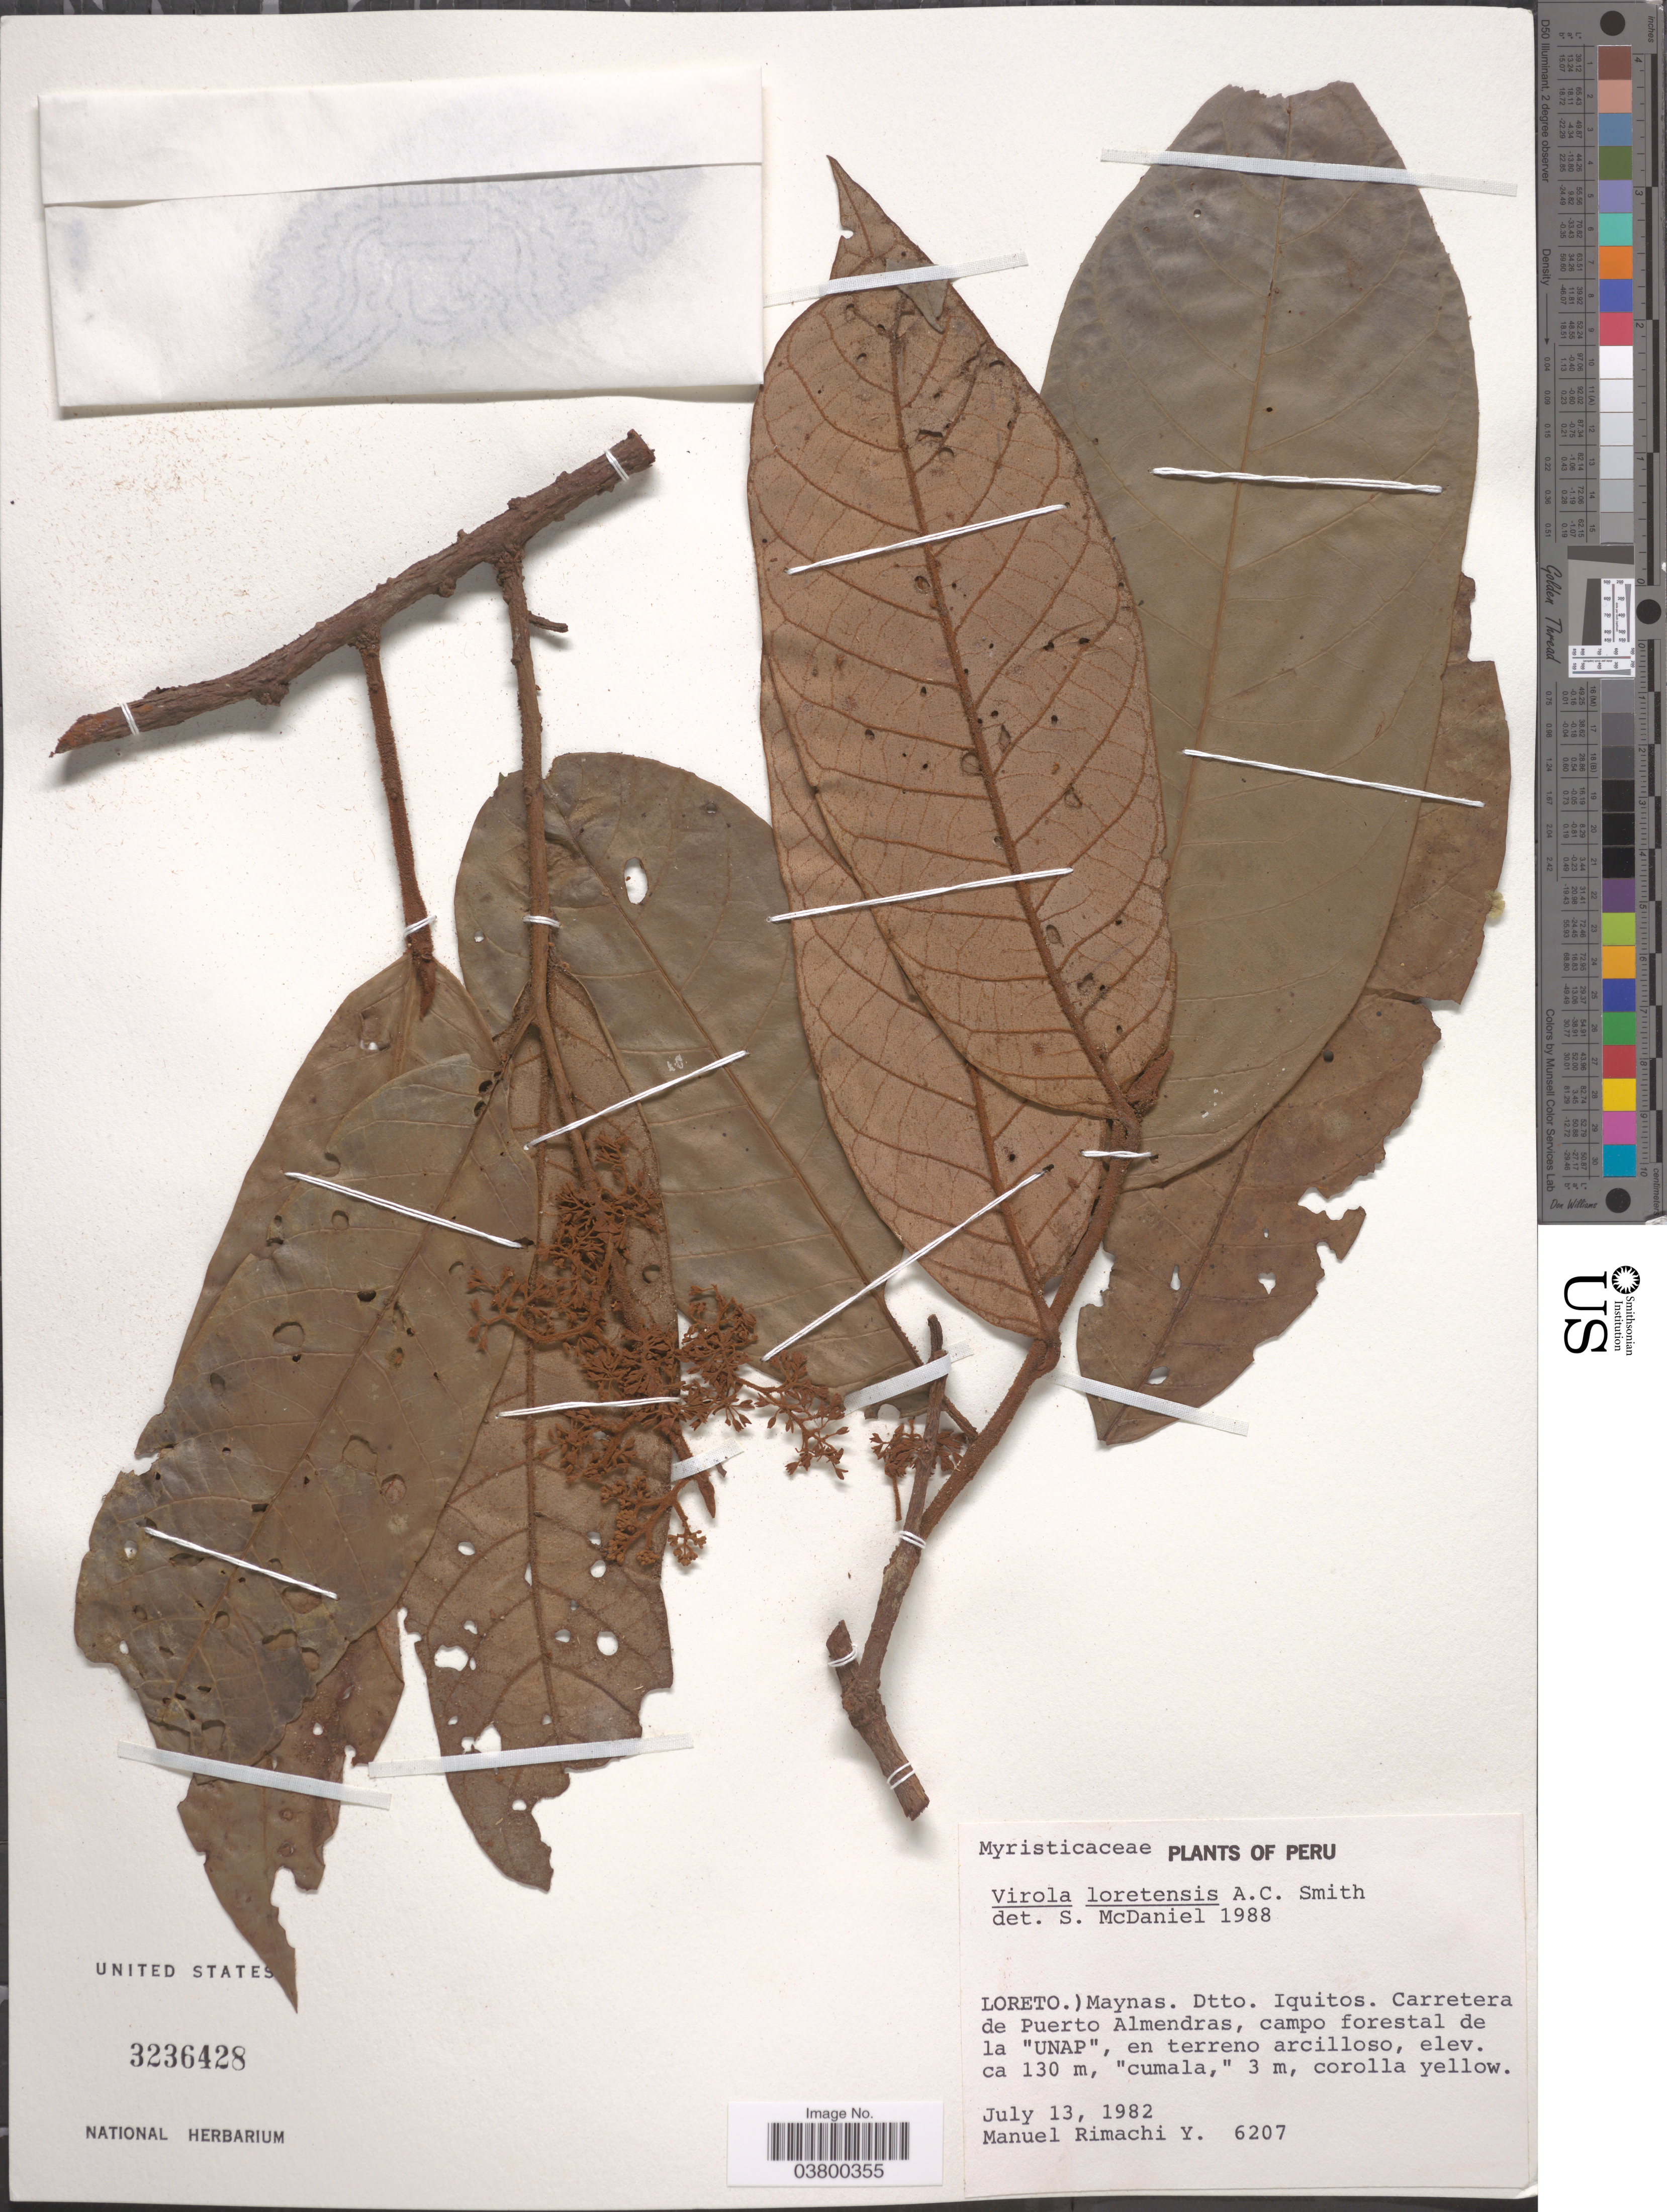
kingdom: Plantae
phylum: Tracheophyta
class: Magnoliopsida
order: Magnoliales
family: Myristicaceae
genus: Virola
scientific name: Virola loretensis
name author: A.C. Sm.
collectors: M. Rimachi Y.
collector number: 6207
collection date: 1982-07-13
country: Peru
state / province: Loreto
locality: Maynas. Dtto. Iquitos. Carretera de Puerto Almendras, campo forestal de la "UNAP".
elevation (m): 130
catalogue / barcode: US 3236428